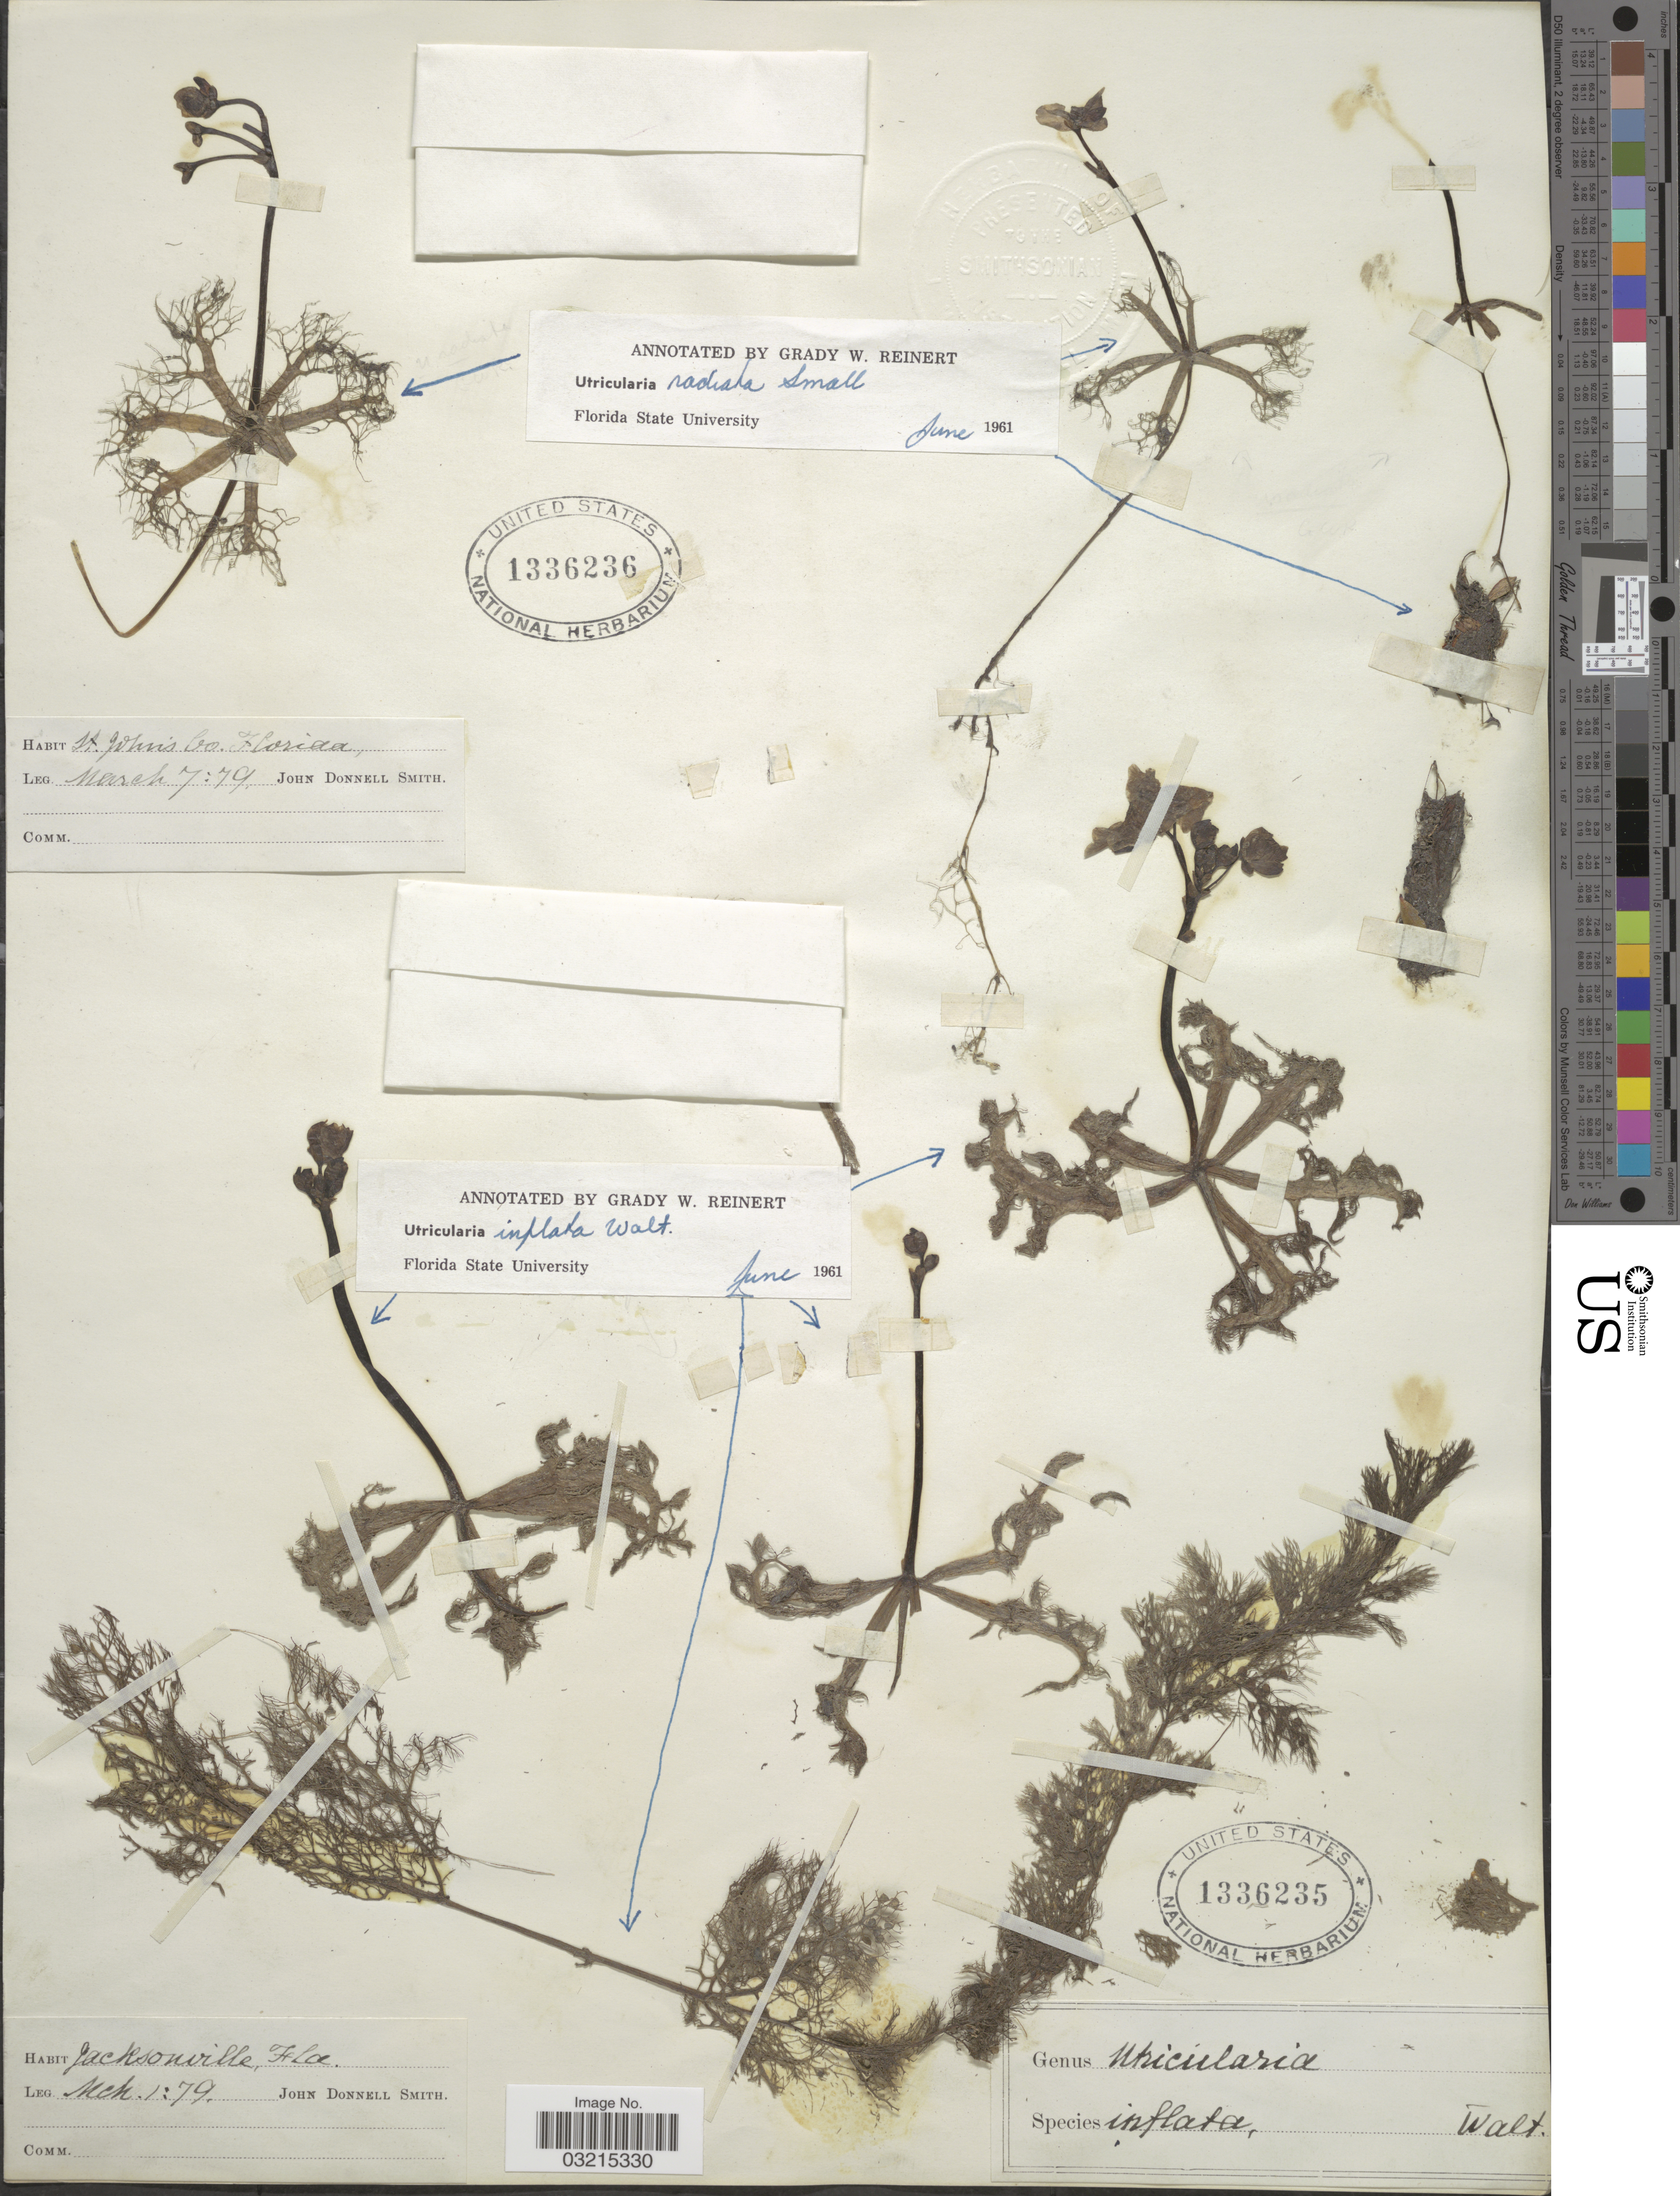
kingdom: Plantae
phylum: Tracheophyta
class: Magnoliopsida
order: Lamiales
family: Lentibulariaceae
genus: Utricularia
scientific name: Utricularia inflata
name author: Walter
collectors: J. Donnell Smith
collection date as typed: Transcribed d/m/y: 1/3/79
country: United States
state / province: Florida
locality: Jacksonville.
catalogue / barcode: US 1336235